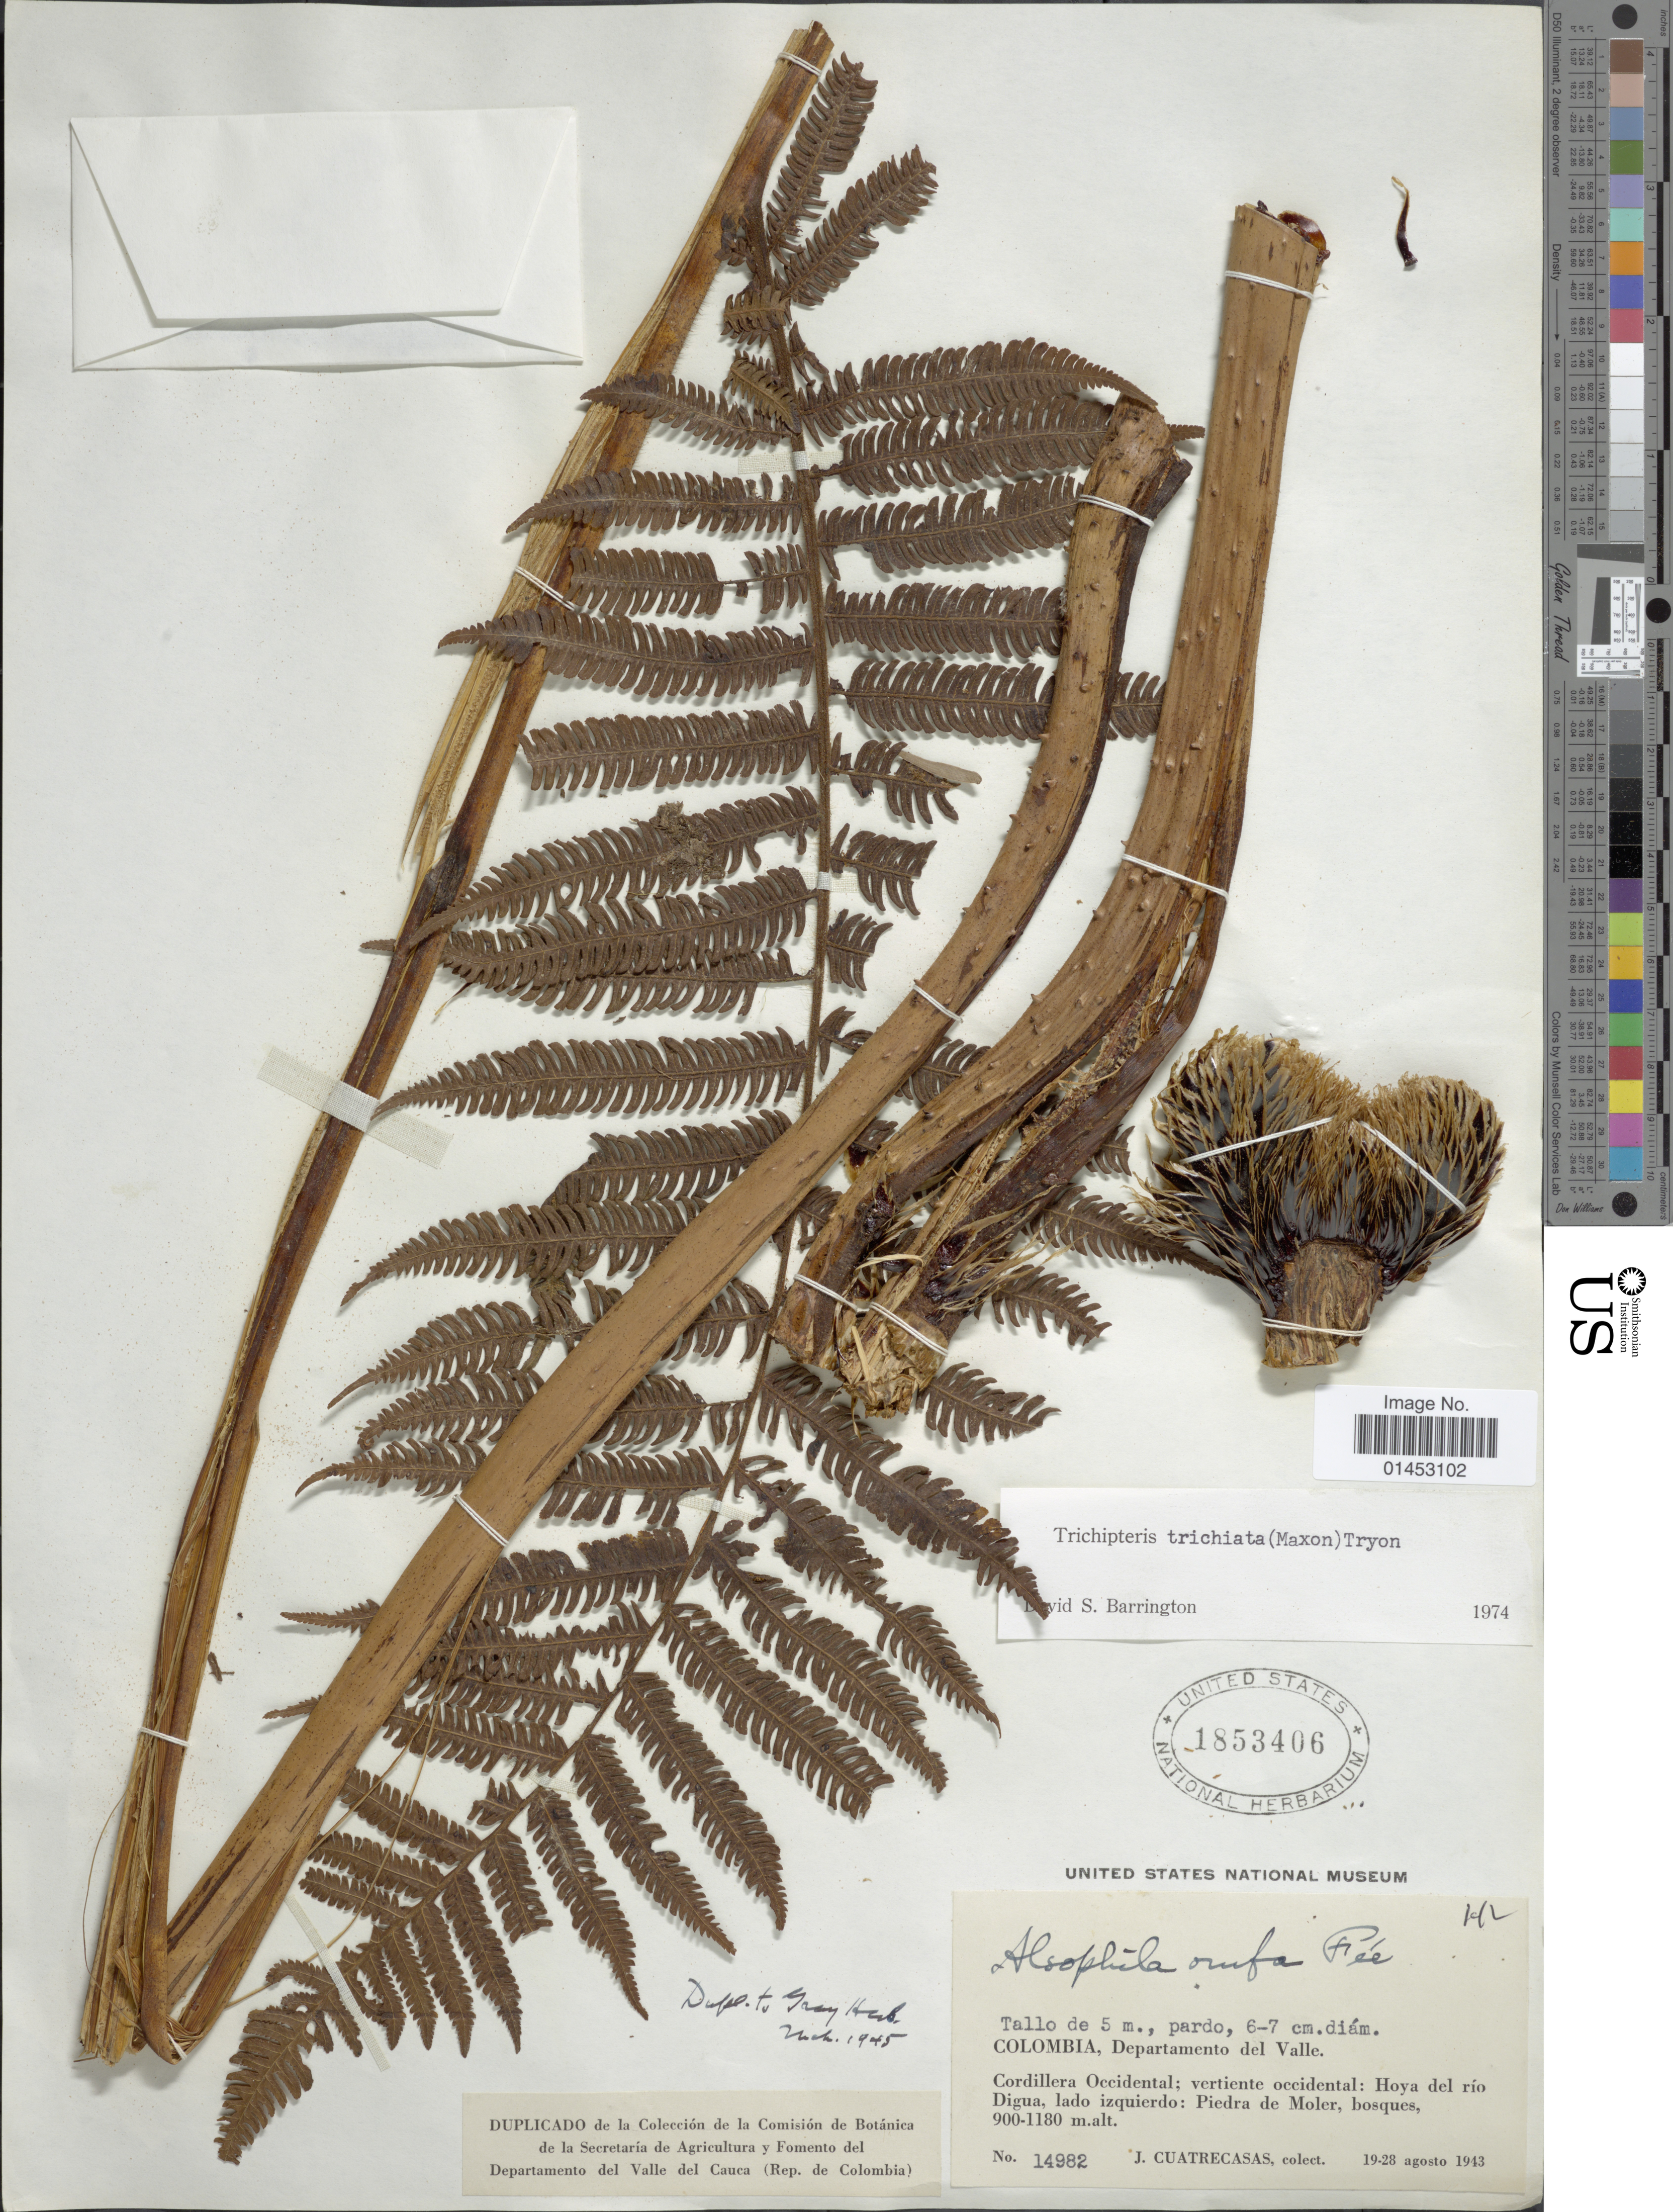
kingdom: Plantae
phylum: Tracheophyta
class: Polypodiopsida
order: Cyatheales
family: Cyatheaceae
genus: Cyathea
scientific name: Cyathea trichiata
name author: (Maxon) Domin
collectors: J. Cuatrecasas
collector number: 14982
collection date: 1943-08-19/1943-08-28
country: Colombia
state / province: Valle del Cauca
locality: Colombia, Departamento del Valle, Cordillera Occidental; vertiente occidental: Hoya del rio Digua, lado izquierdo: Piedra de Moles bosquez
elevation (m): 900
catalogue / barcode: US 1853406